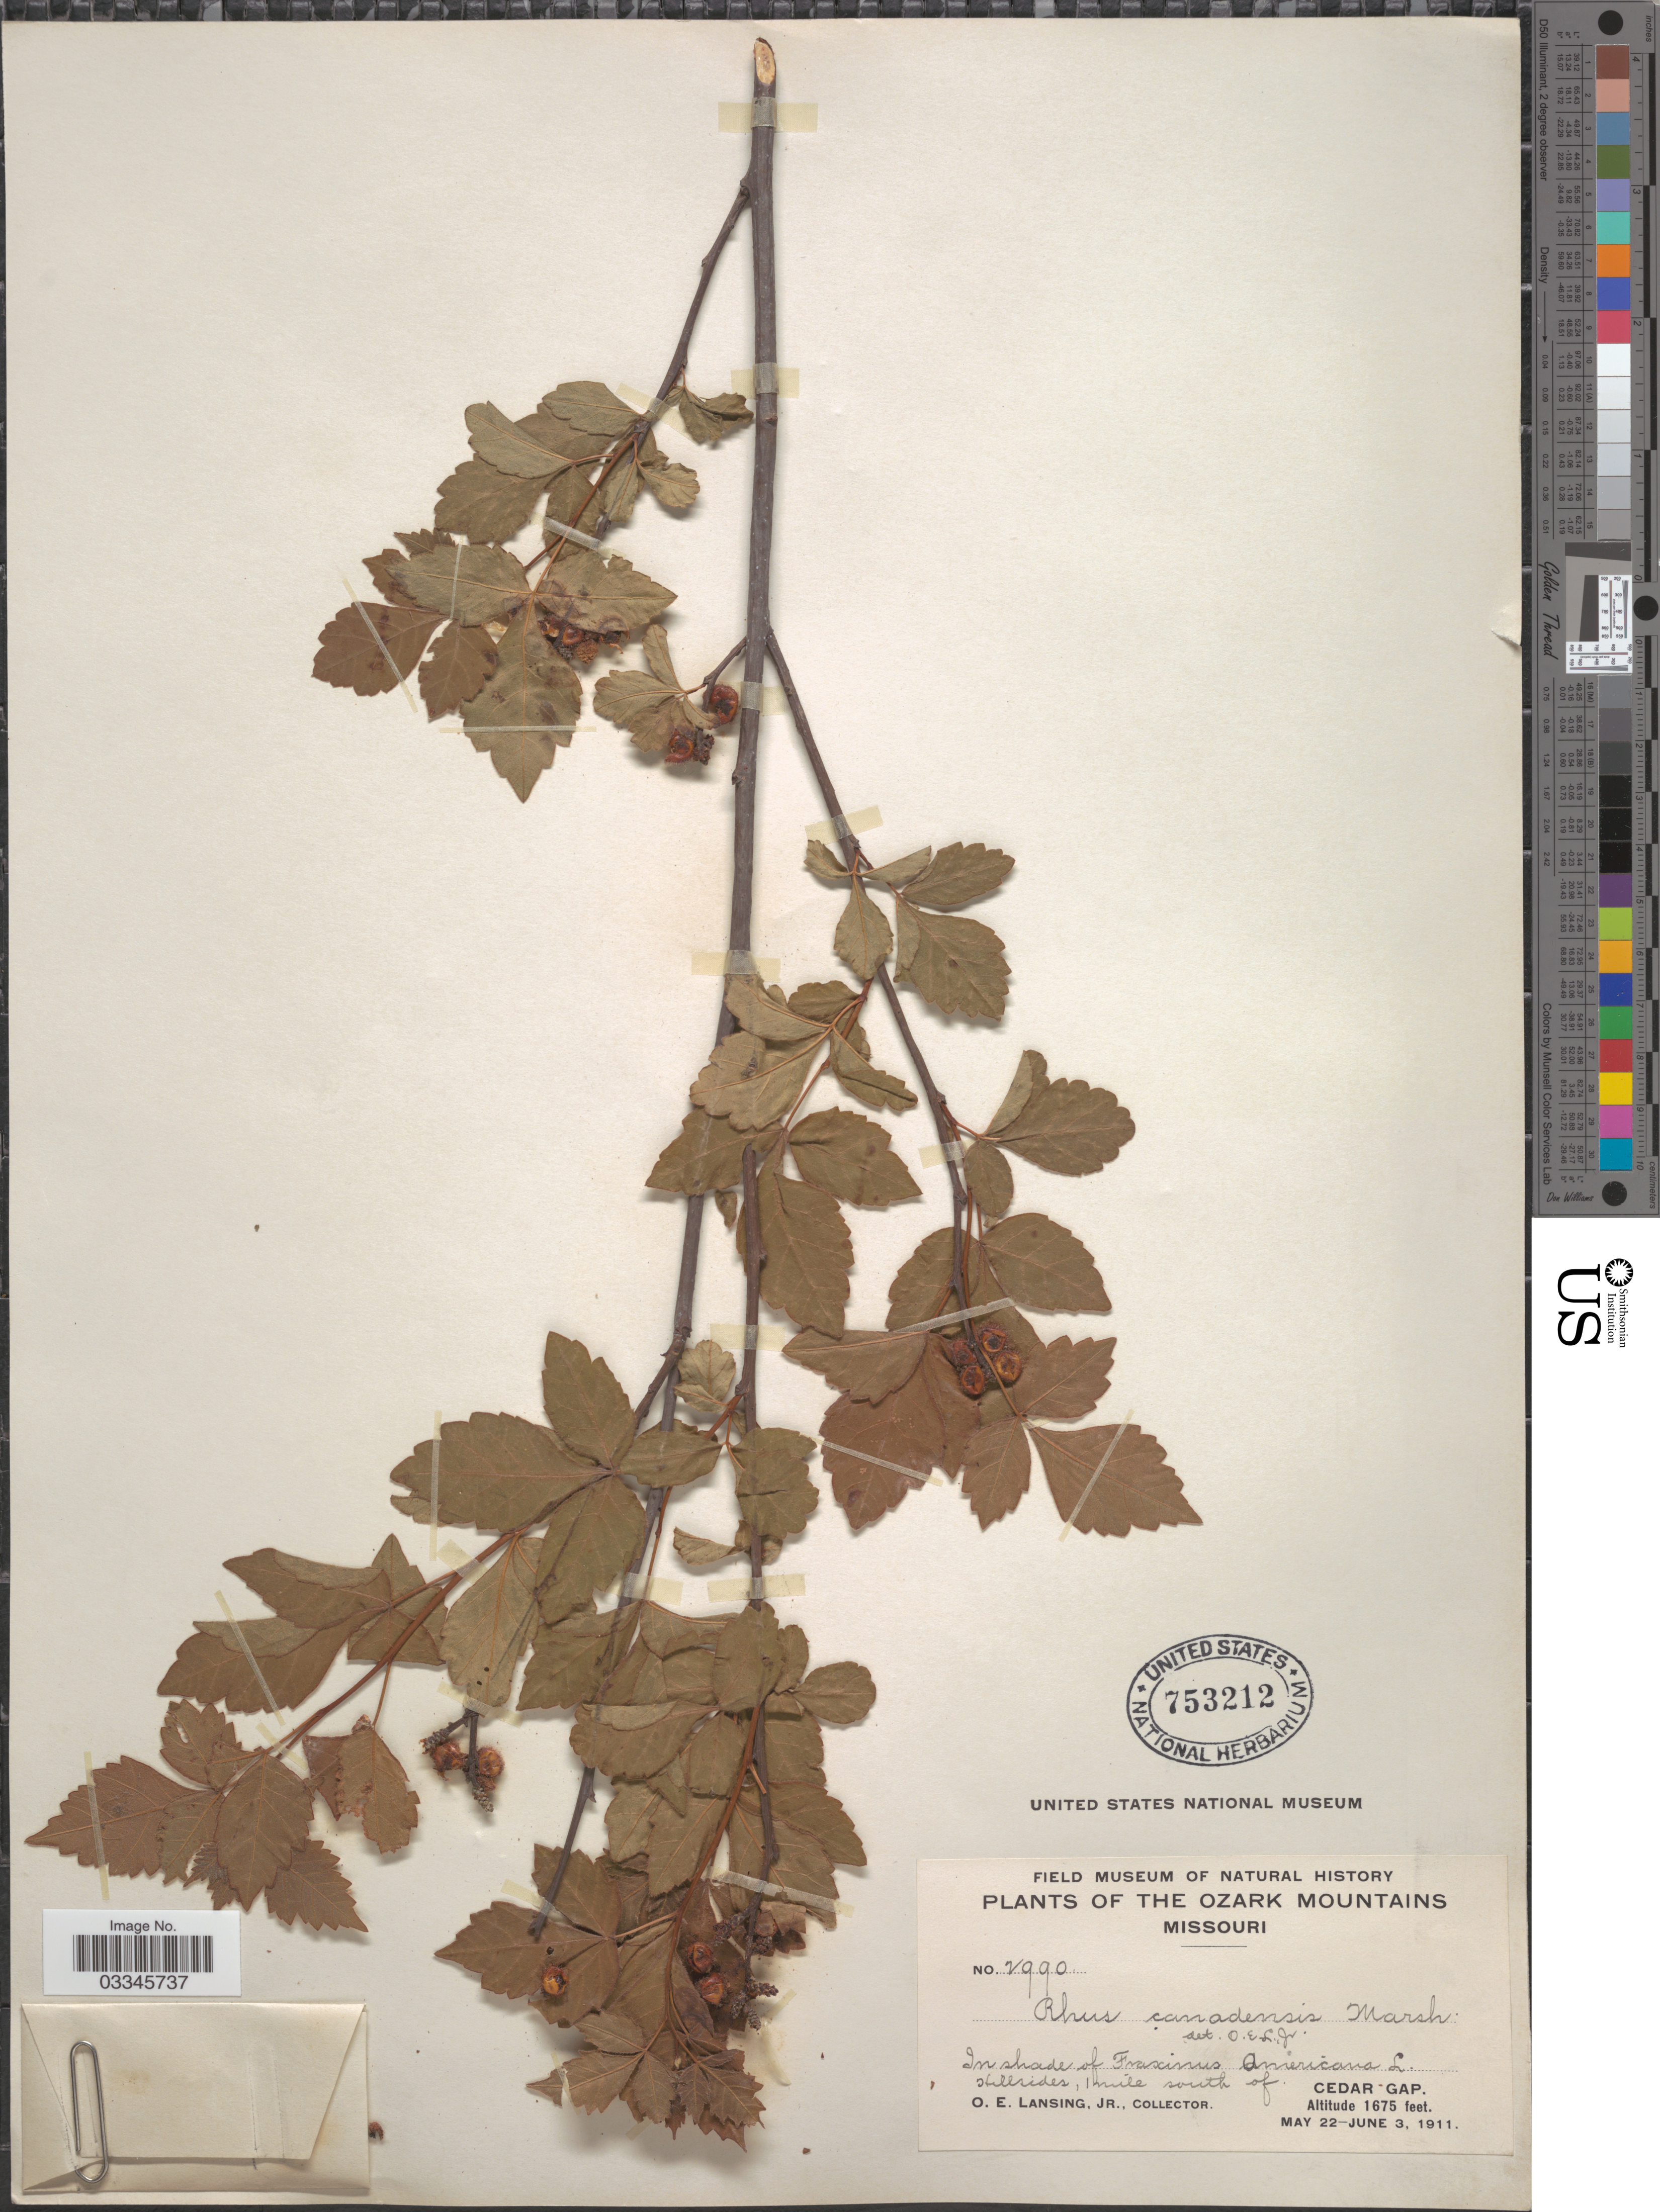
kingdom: Plantae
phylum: Tracheophyta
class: Magnoliopsida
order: Sapindales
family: Anacardiaceae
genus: Rhus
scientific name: Rhus canadensis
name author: Marshall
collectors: O. Lansing Jr.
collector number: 2990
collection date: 1911-05-22/1911-06-03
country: United States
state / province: Missouri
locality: The Ozark Mountains. In shade of Fraxinus Americana L. hillsides, 1 mile south of Cedar Gap.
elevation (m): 511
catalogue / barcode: US 753212